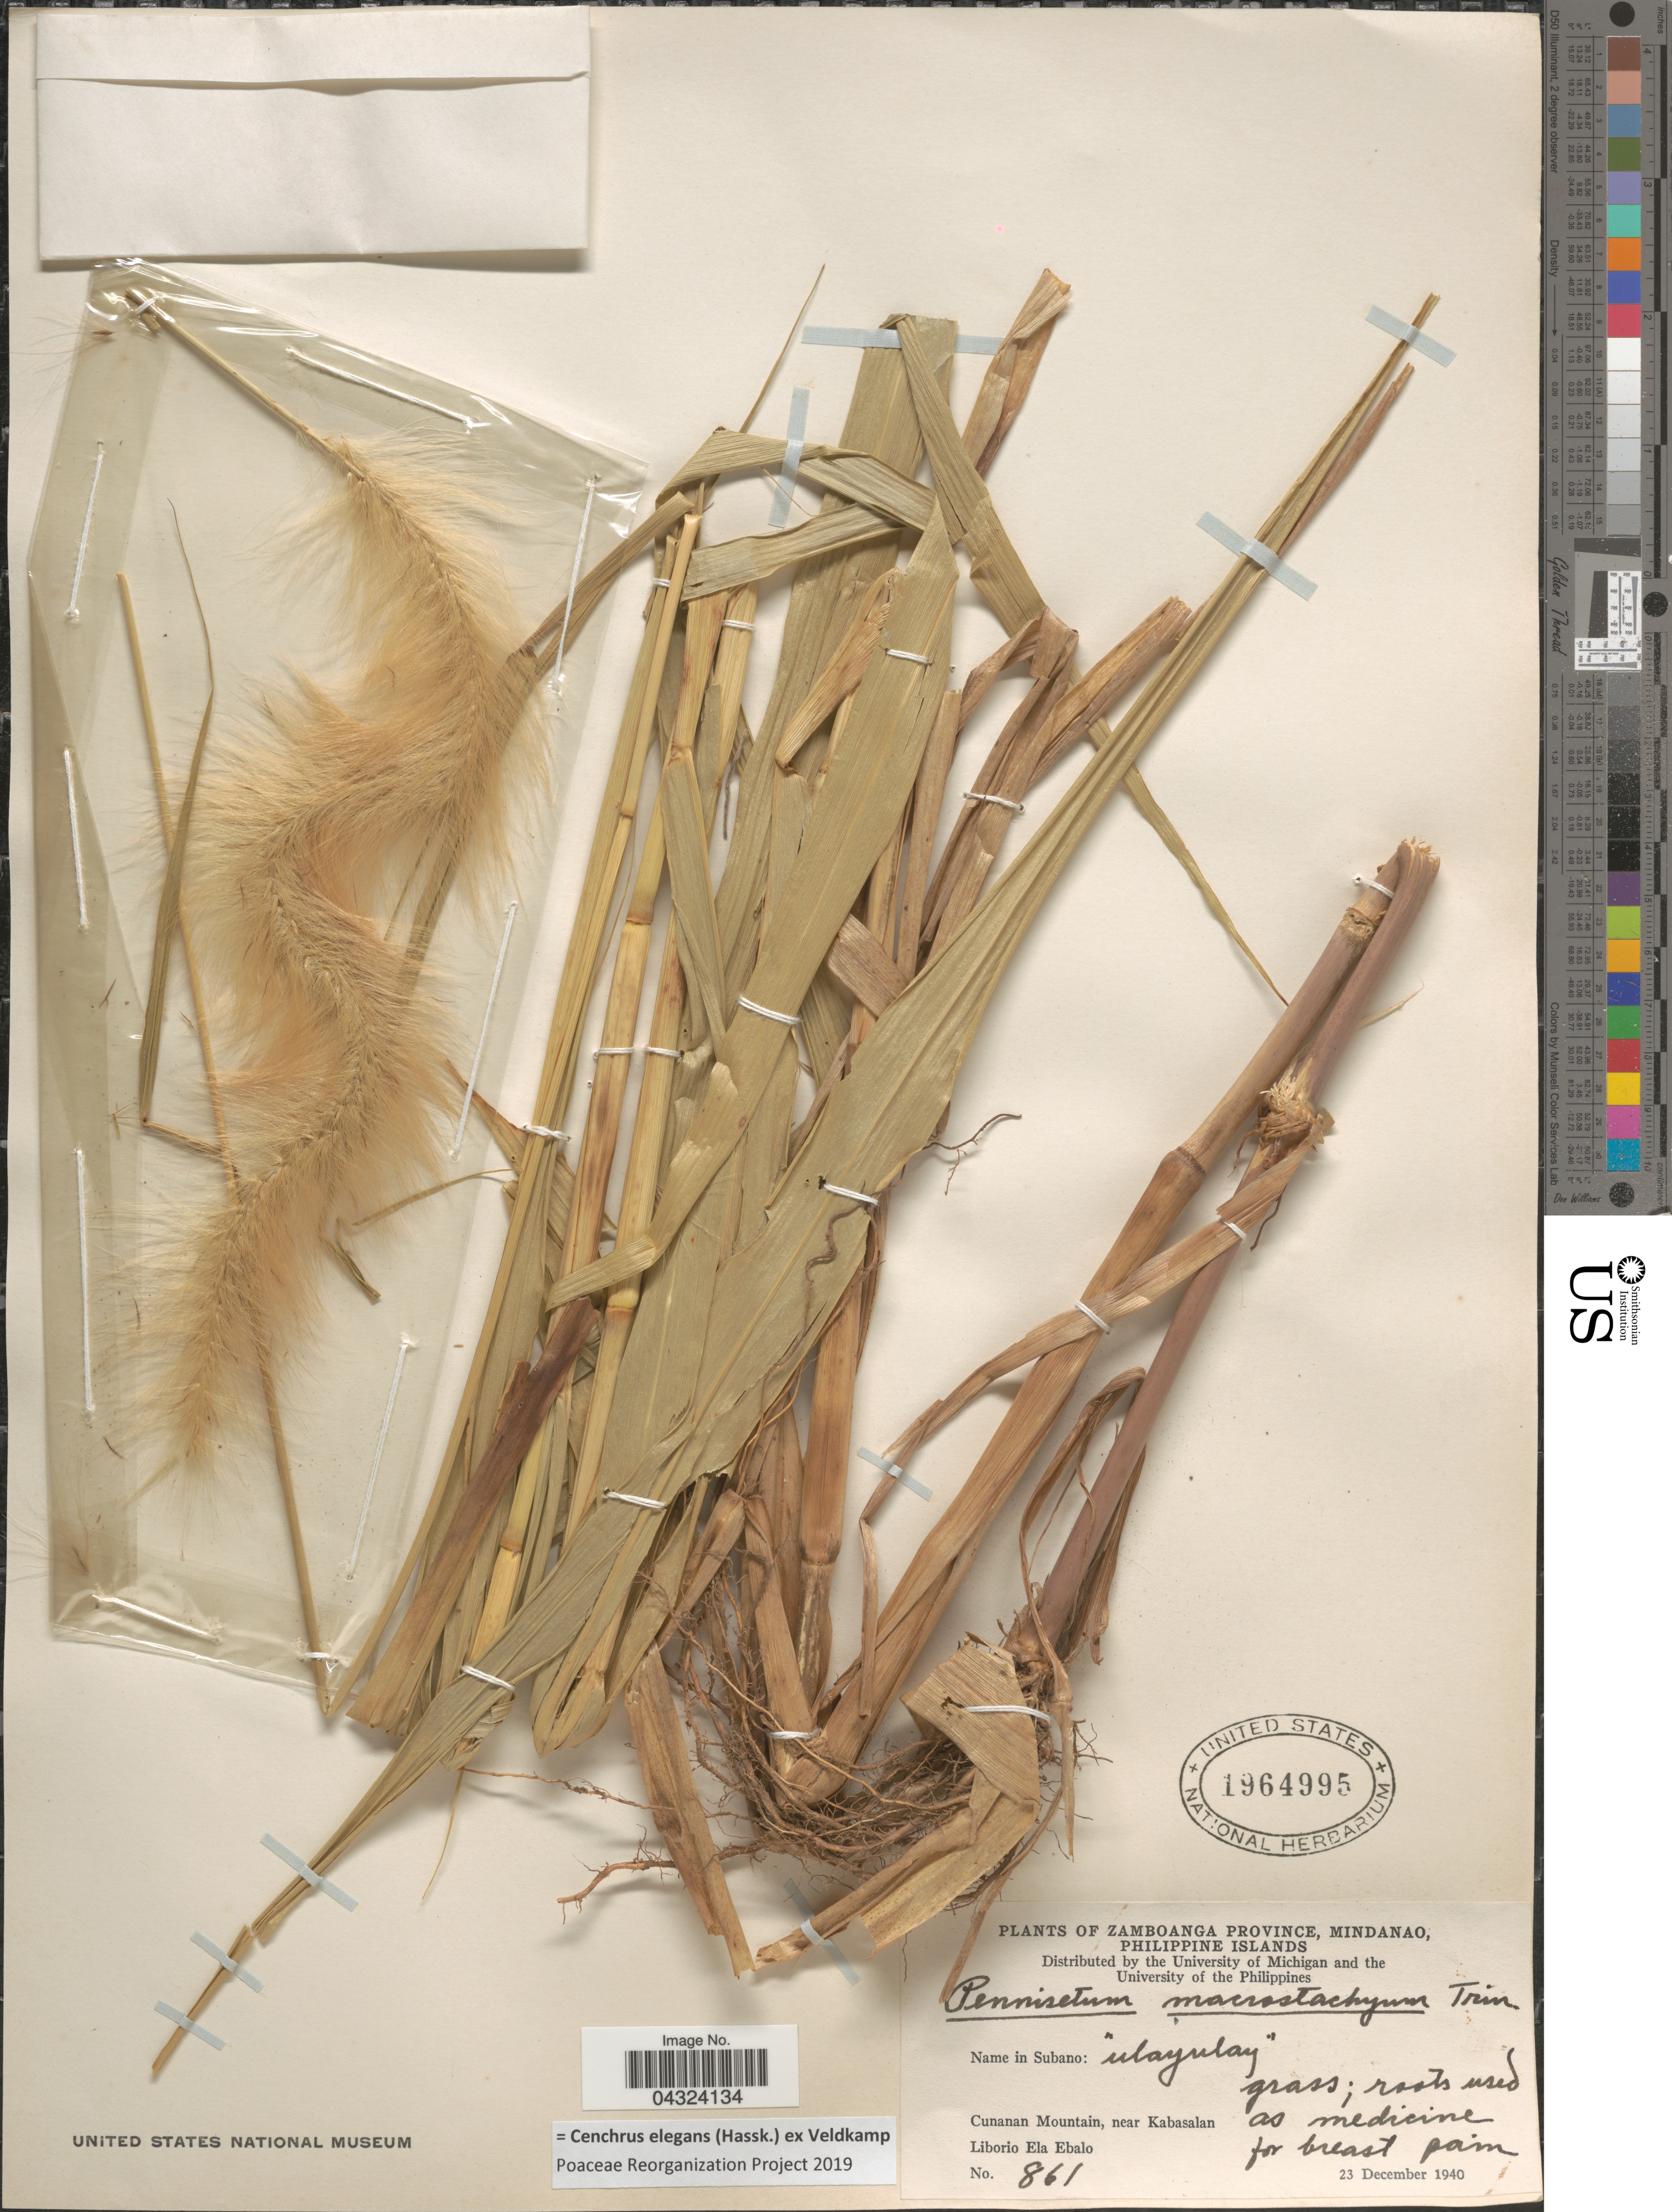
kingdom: Plantae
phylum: Tracheophyta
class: Liliopsida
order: Poales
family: Poaceae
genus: Cenchrus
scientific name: Cenchrus elegans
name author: (Hassk.) Veldkamp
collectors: L. Ebalo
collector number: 861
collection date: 1940-12-23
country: Philippines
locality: Zamboanga Province, Mindanao. Cunanan Mountain, near Kabasalan.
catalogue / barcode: US 1964995